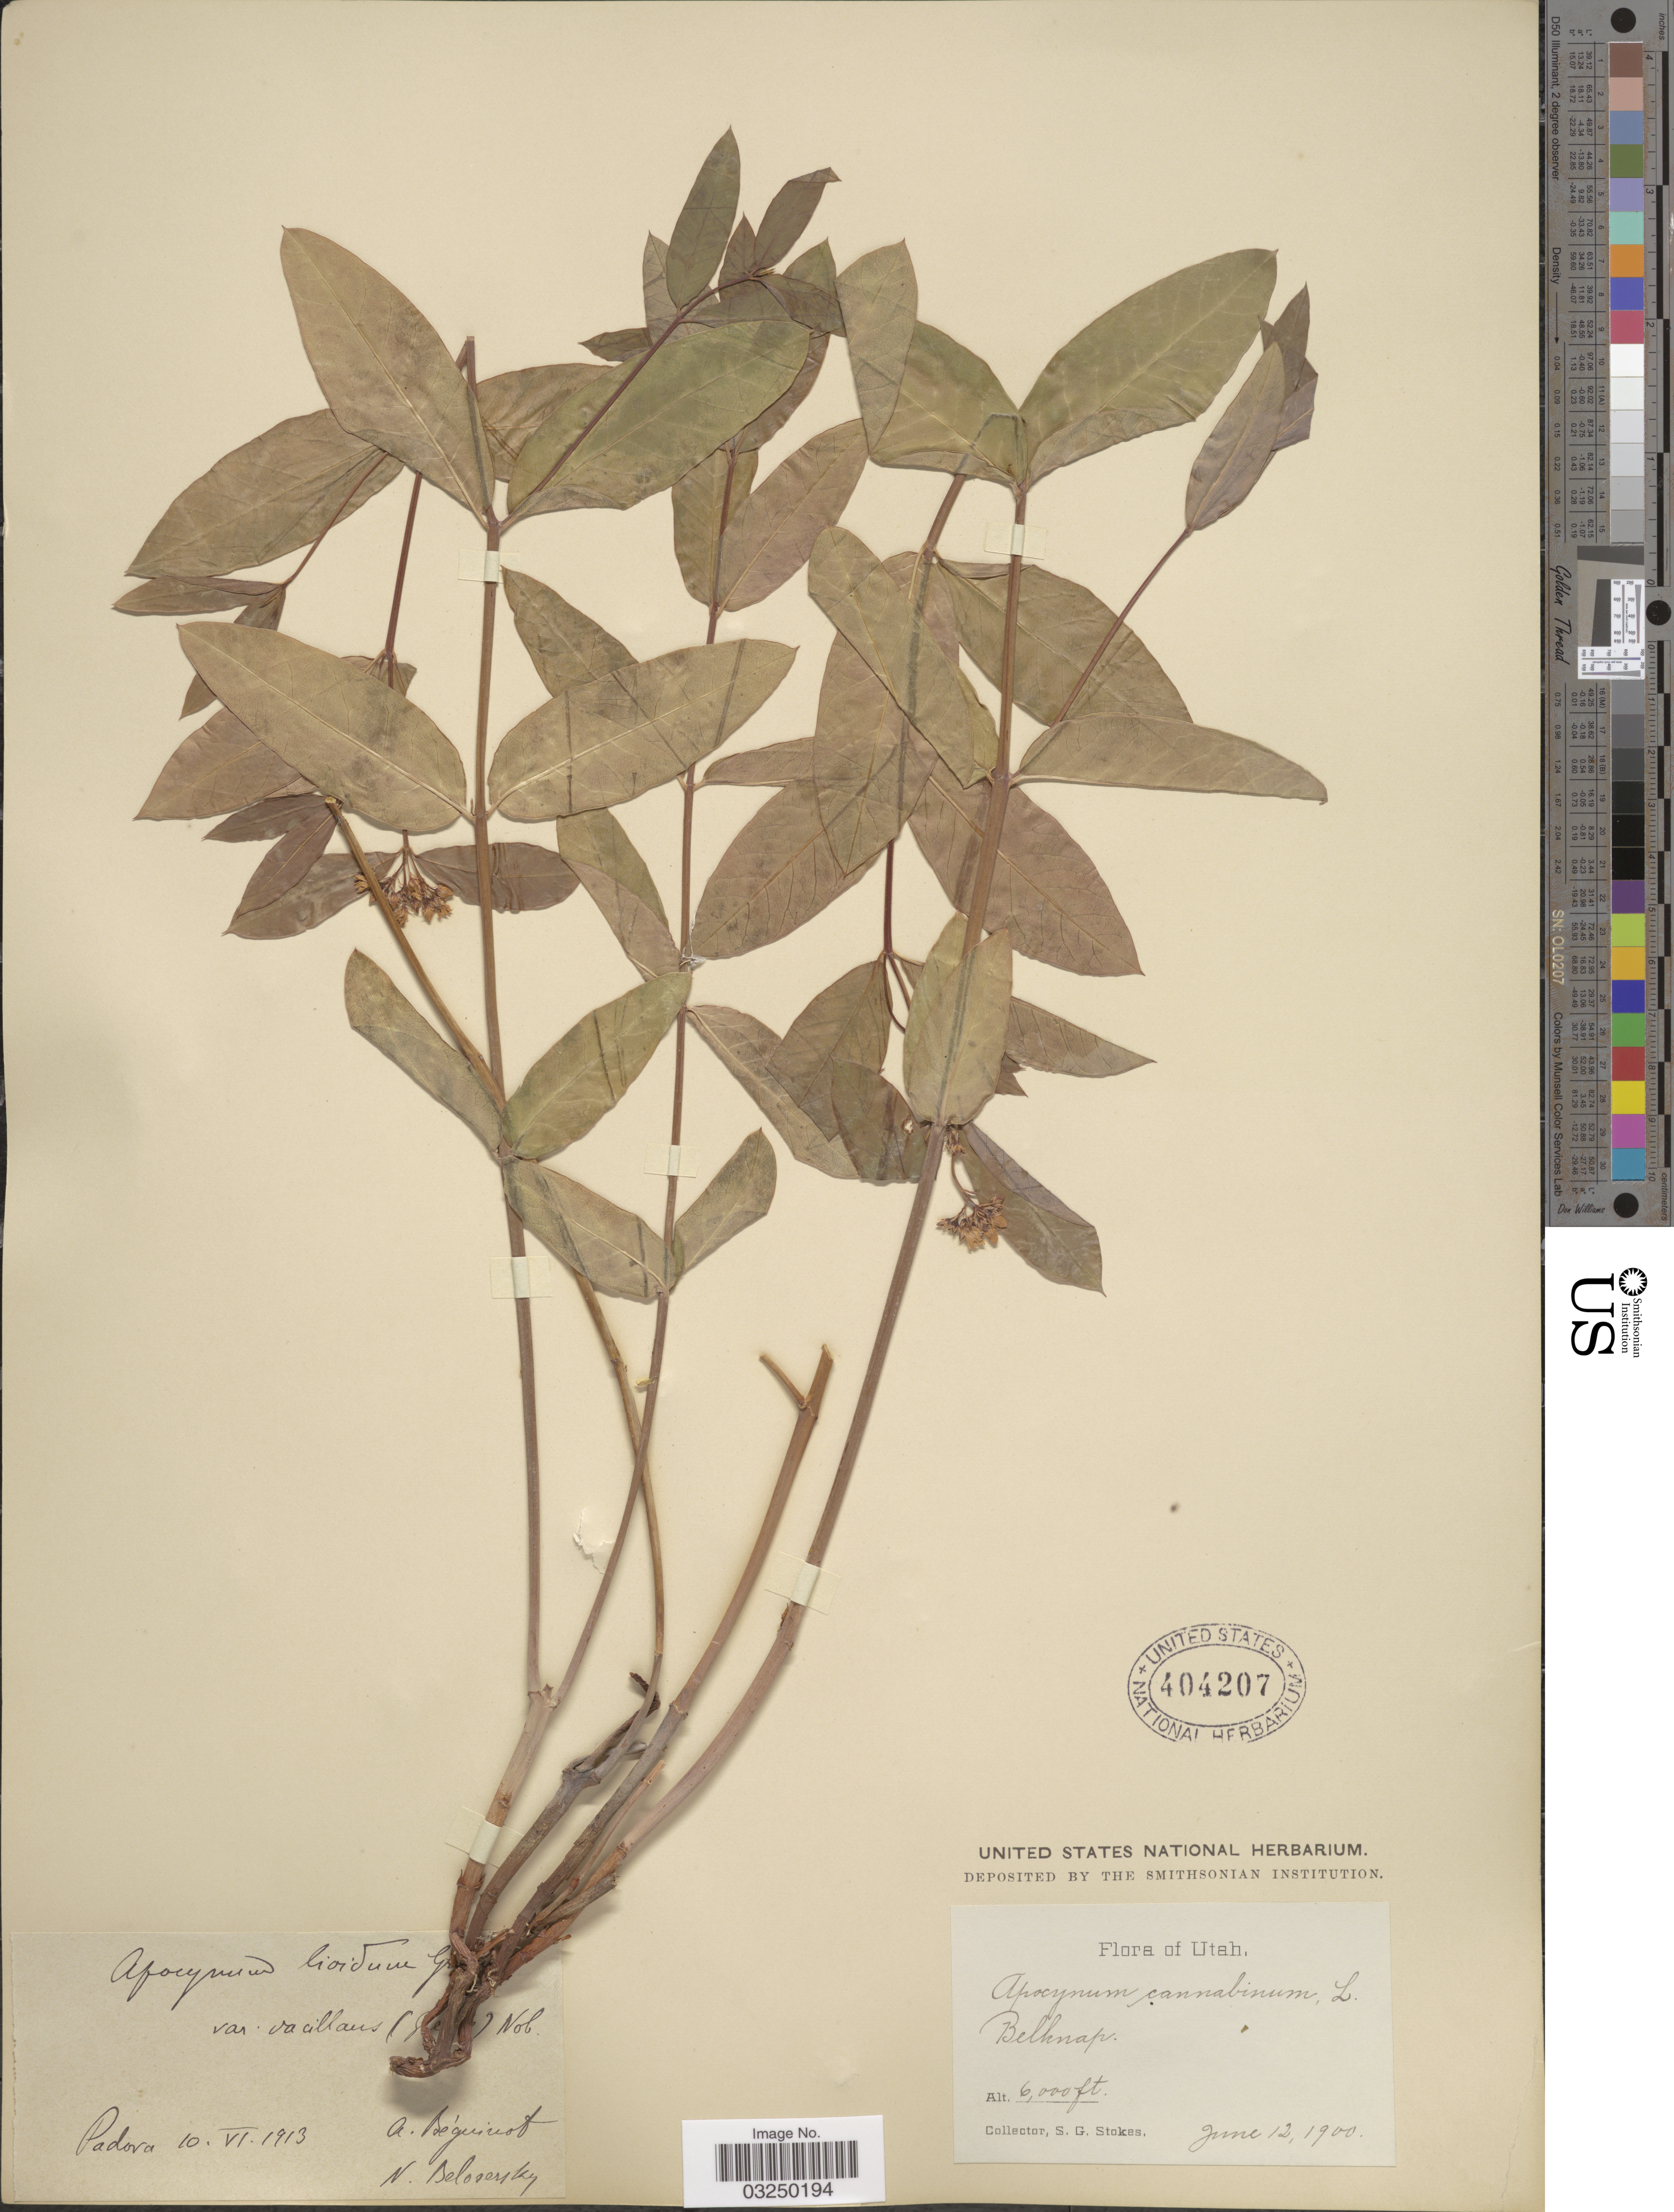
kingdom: Plantae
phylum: Tracheophyta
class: Magnoliopsida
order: Gentianales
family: Apocynaceae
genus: Apocynum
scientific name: Apocynum vacillans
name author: Greene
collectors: S. G. Stokes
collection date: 1900-06-12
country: United States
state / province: Utah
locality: Belknap.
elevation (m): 1829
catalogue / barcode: US 404207